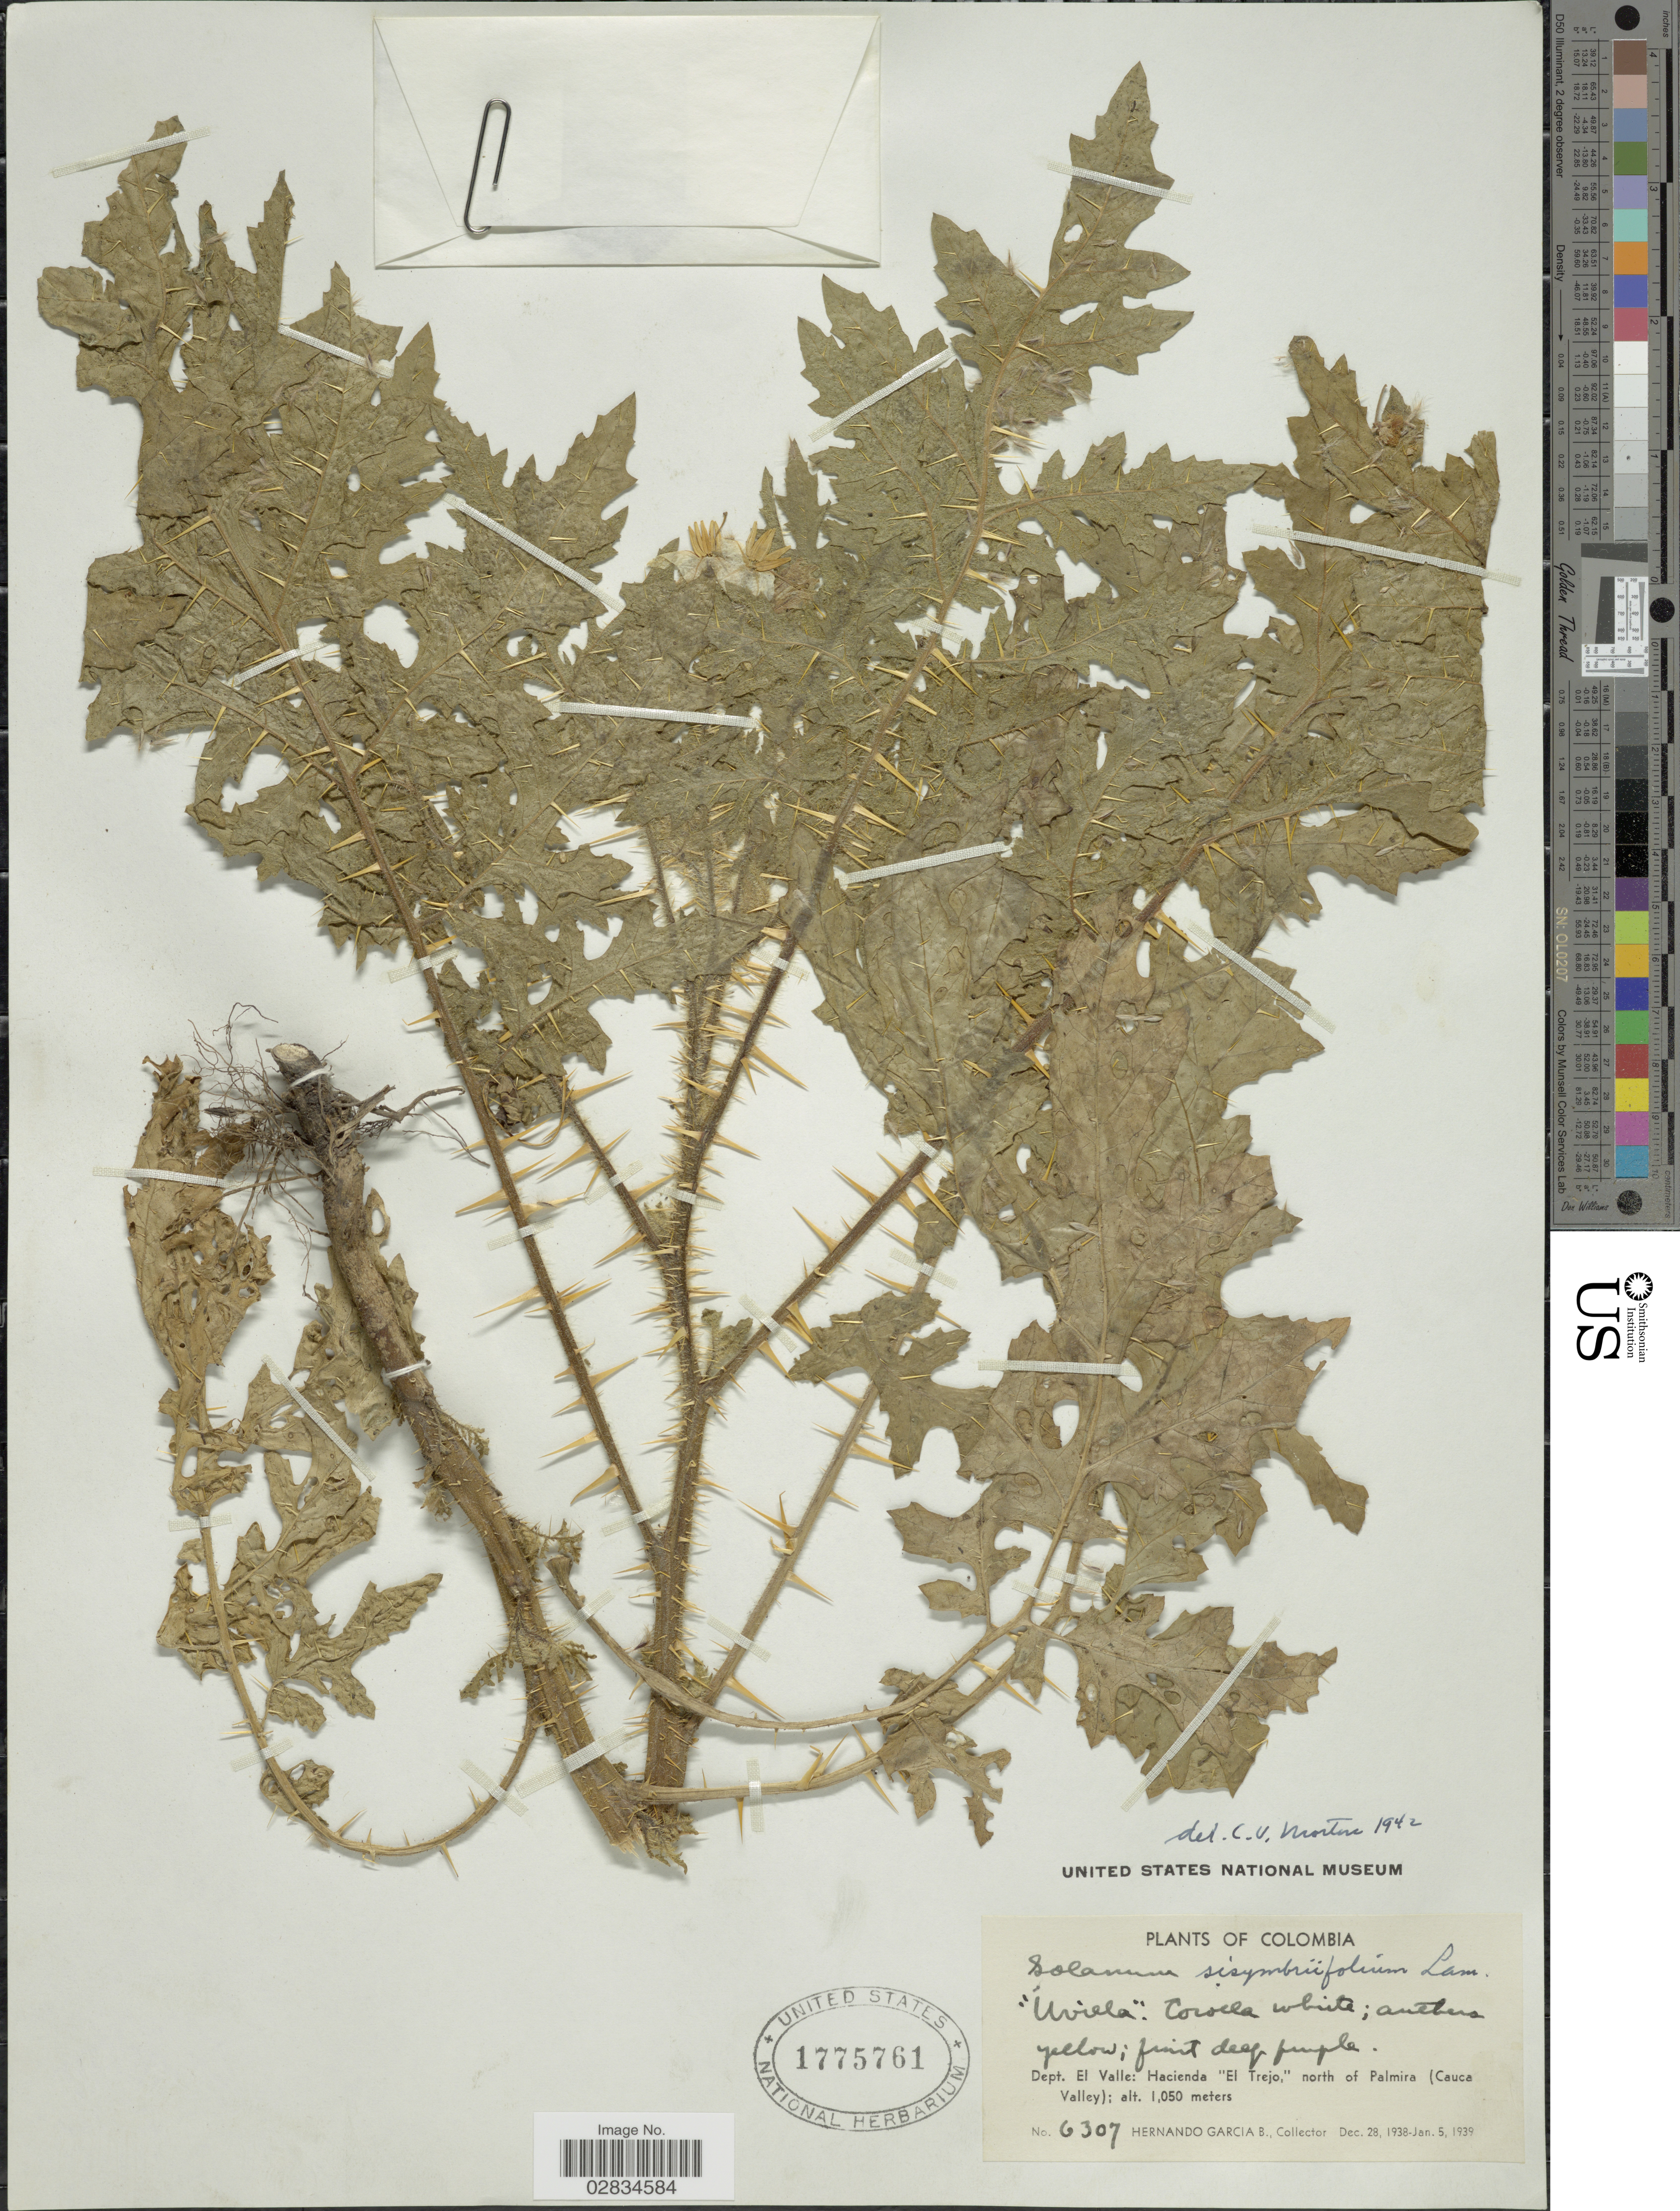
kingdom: Plantae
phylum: Tracheophyta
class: Magnoliopsida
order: Solanales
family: Solanaceae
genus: Solanum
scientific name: Solanum sisymbriifolium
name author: Lam.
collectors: H. García Barriga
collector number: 6307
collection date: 1938-12-28/1939-01-05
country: Colombia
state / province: Valle del Cauca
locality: Dept. El Valle: Hacienda "El Trejo", north of Palmira (Cauca Valley).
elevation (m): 1050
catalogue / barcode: US 1775761